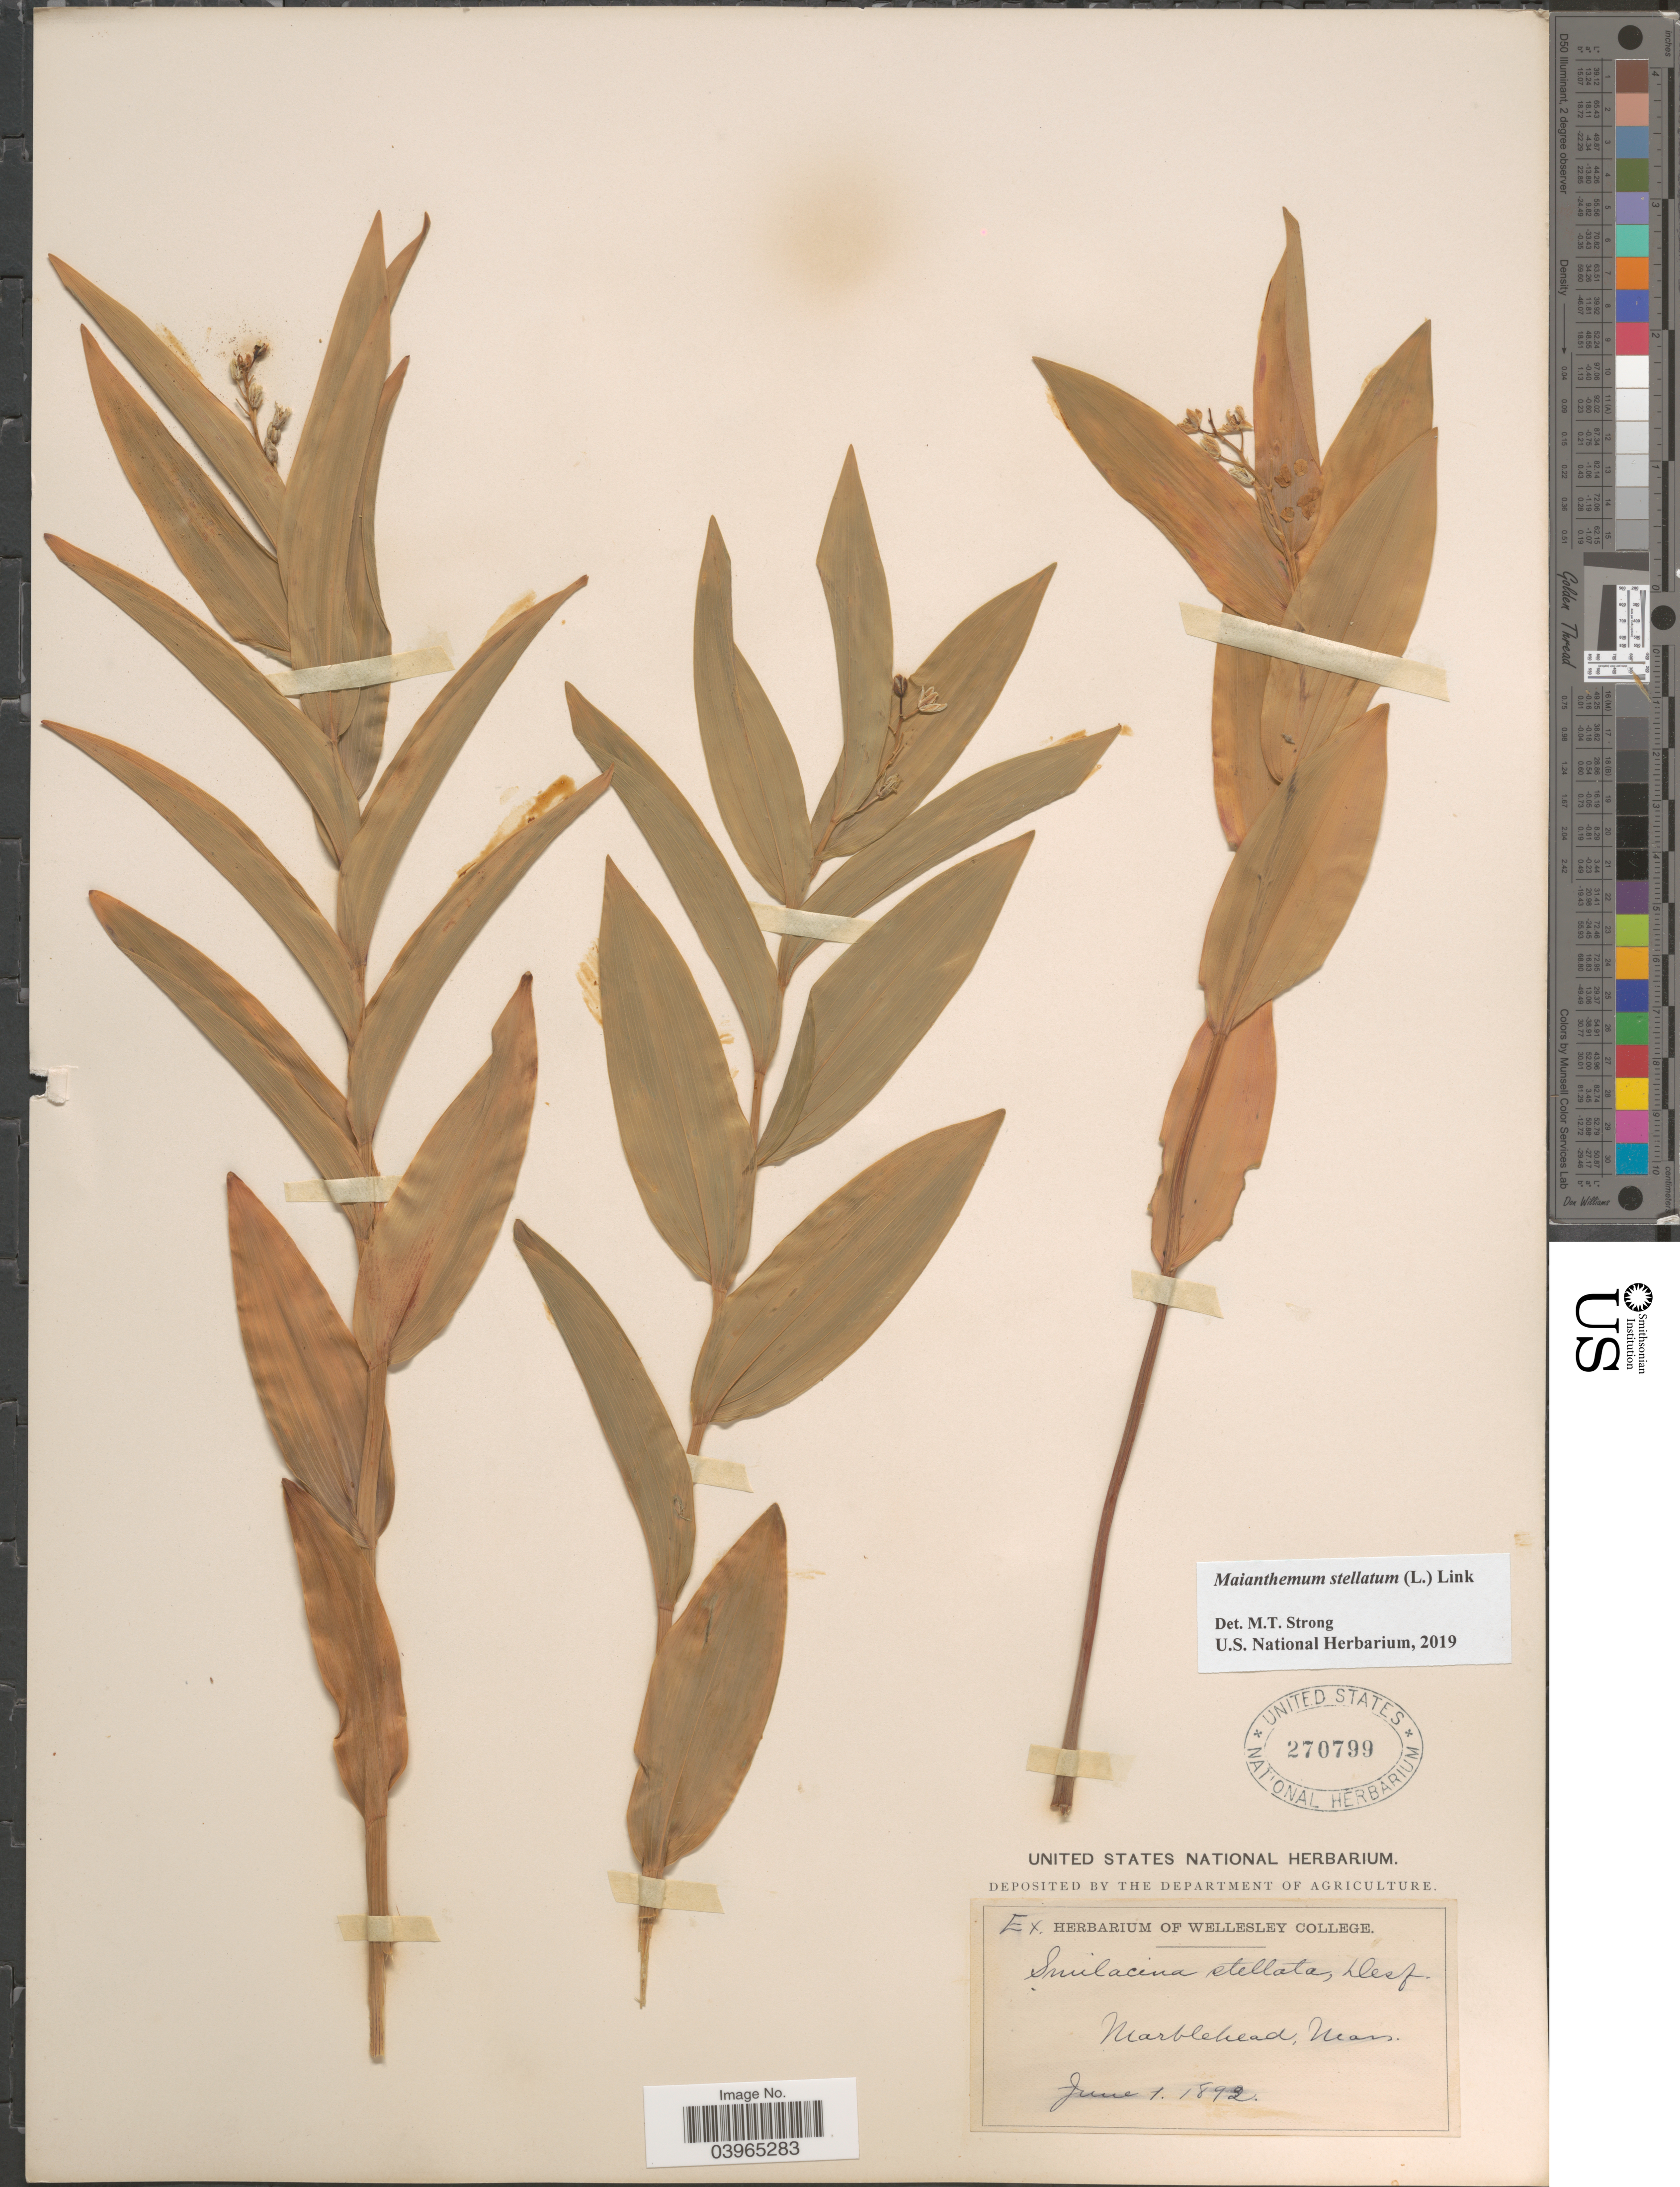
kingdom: Plantae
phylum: Tracheophyta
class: Liliopsida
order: Asparagales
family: Asparagaceae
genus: Maianthemum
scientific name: Maianthemum stellatum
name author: (L.) Link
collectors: ex herb. Wellesley College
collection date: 1892-06-01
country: United States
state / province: Massachusetts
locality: Marblehead.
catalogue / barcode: US 270799